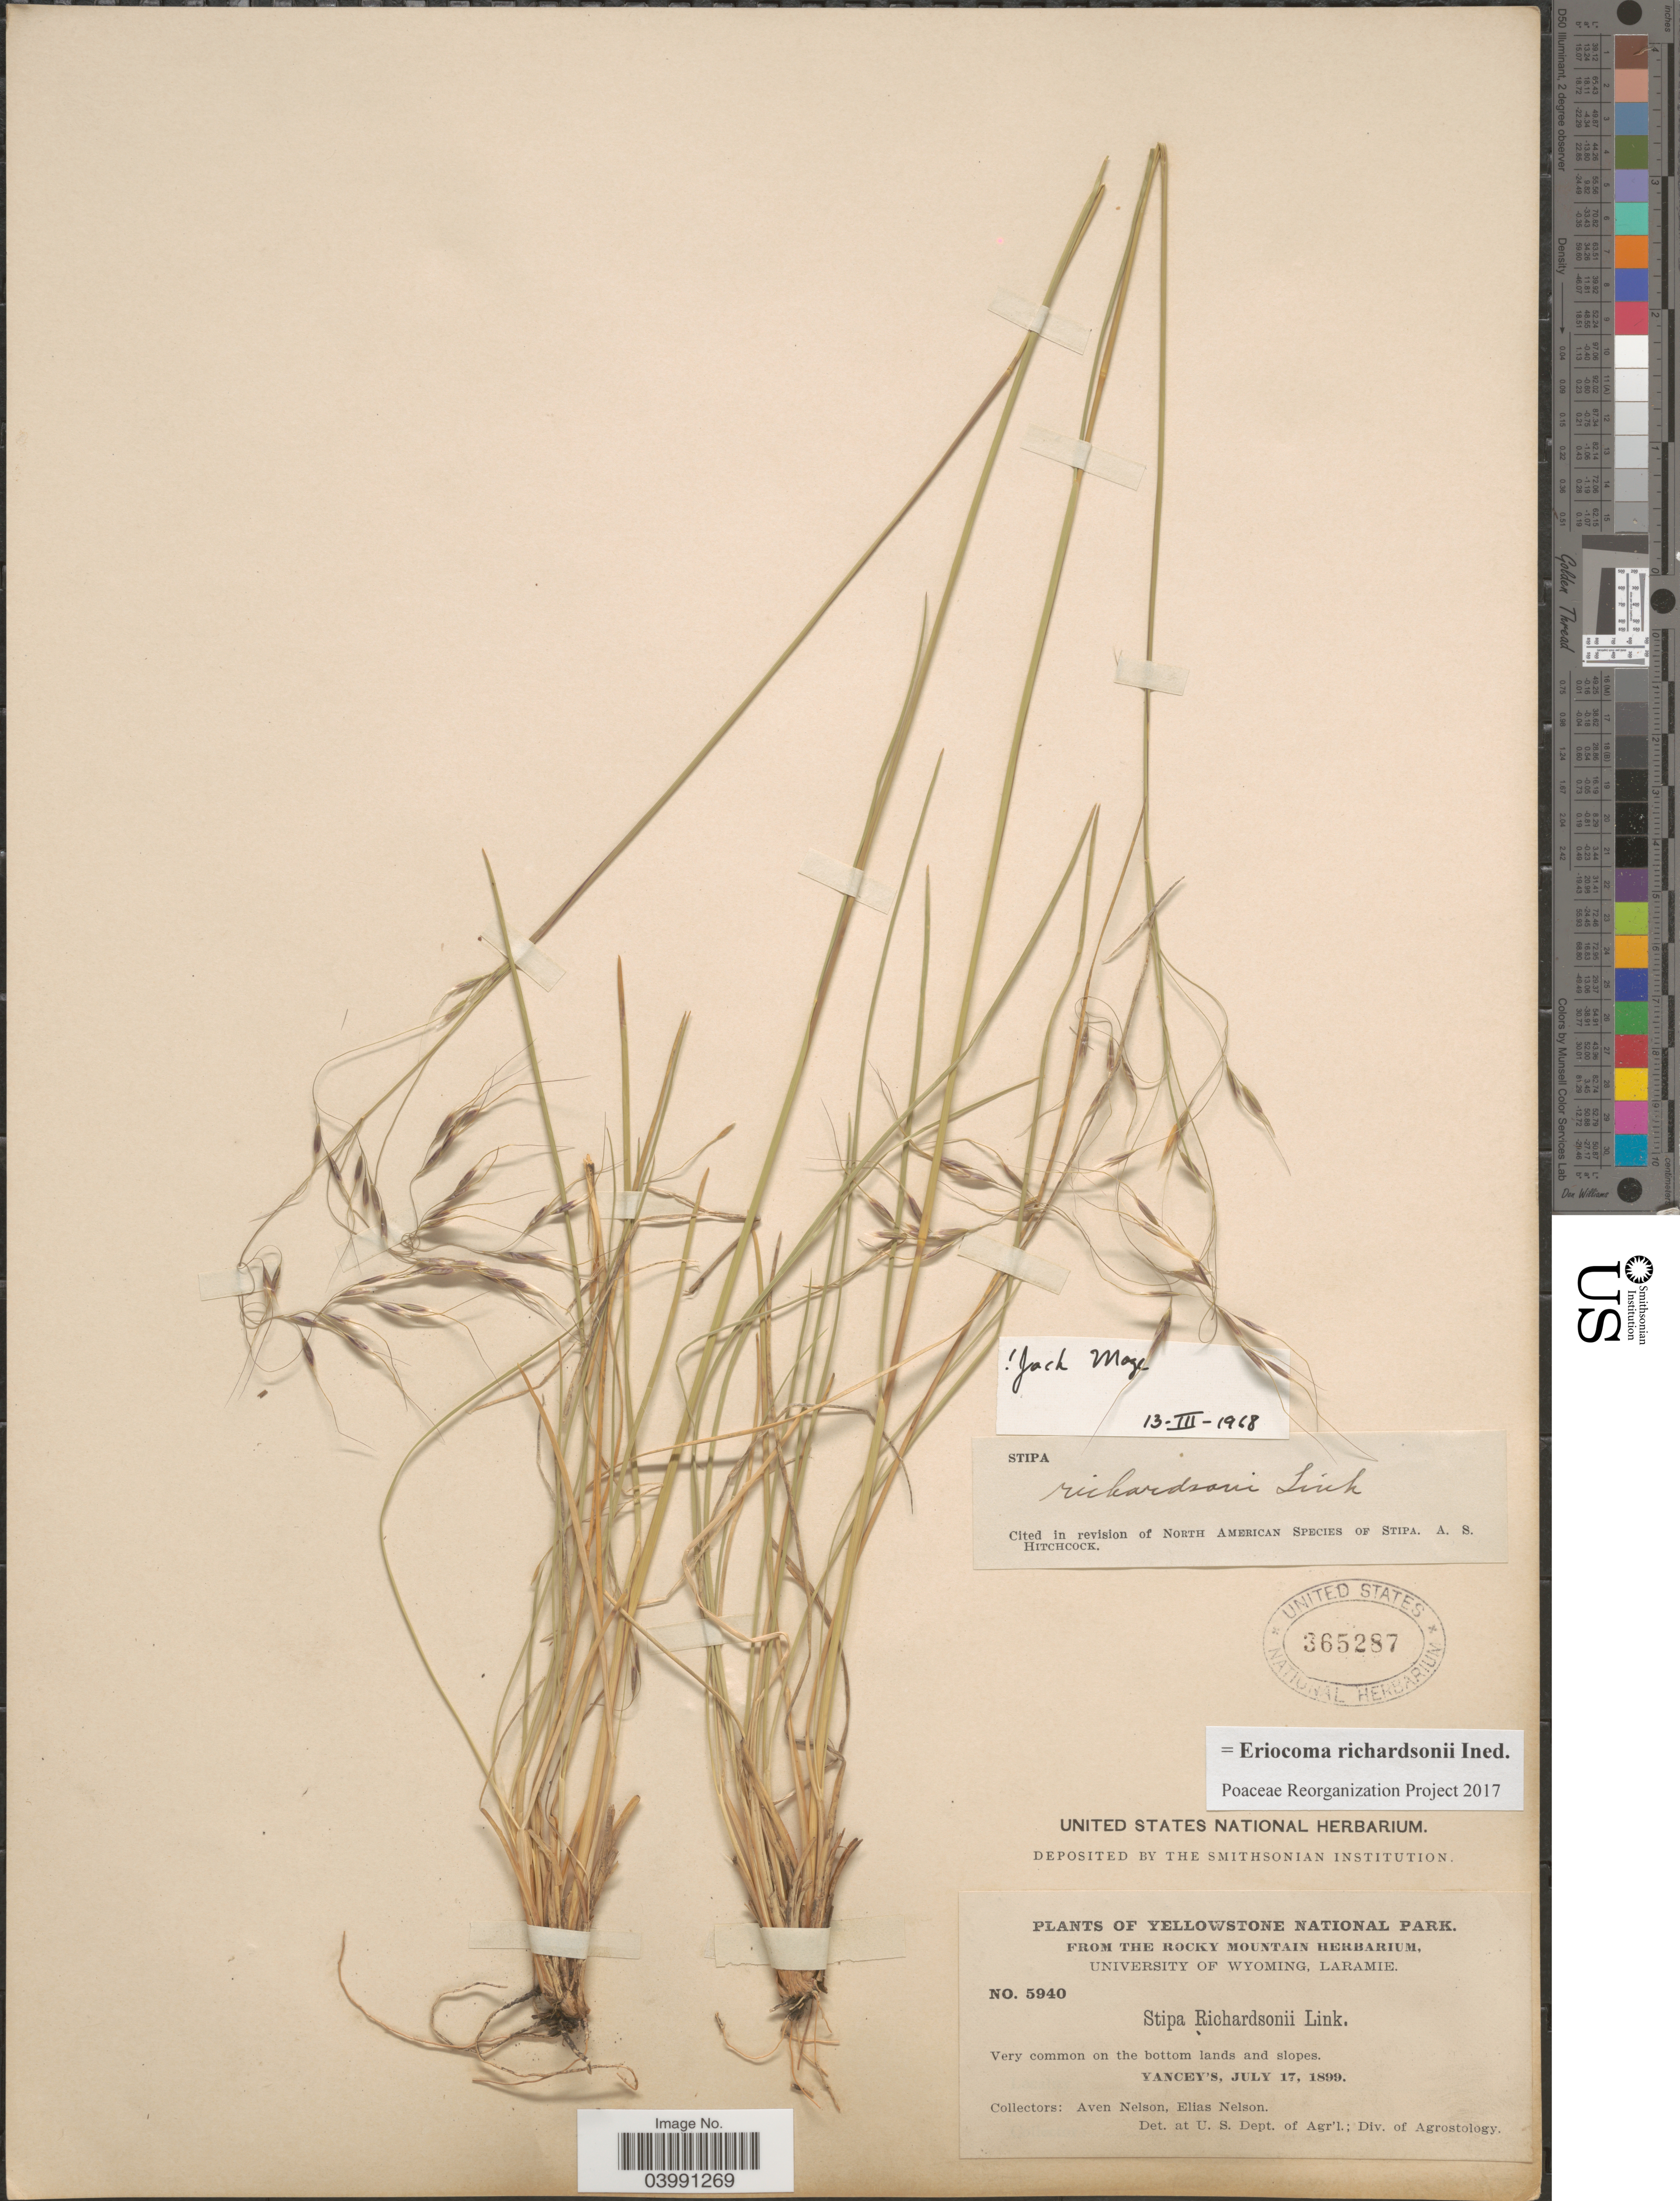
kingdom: Plantae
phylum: Tracheophyta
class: Liliopsida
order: Poales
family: Poaceae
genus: Eriocoma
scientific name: Eriocoma richardsonii ined.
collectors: A. Nelson & E. Nelson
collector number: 5940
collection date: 1899-07-17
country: United States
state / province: Wyoming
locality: Yellowstone National Park. Yancey's.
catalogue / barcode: US 365287